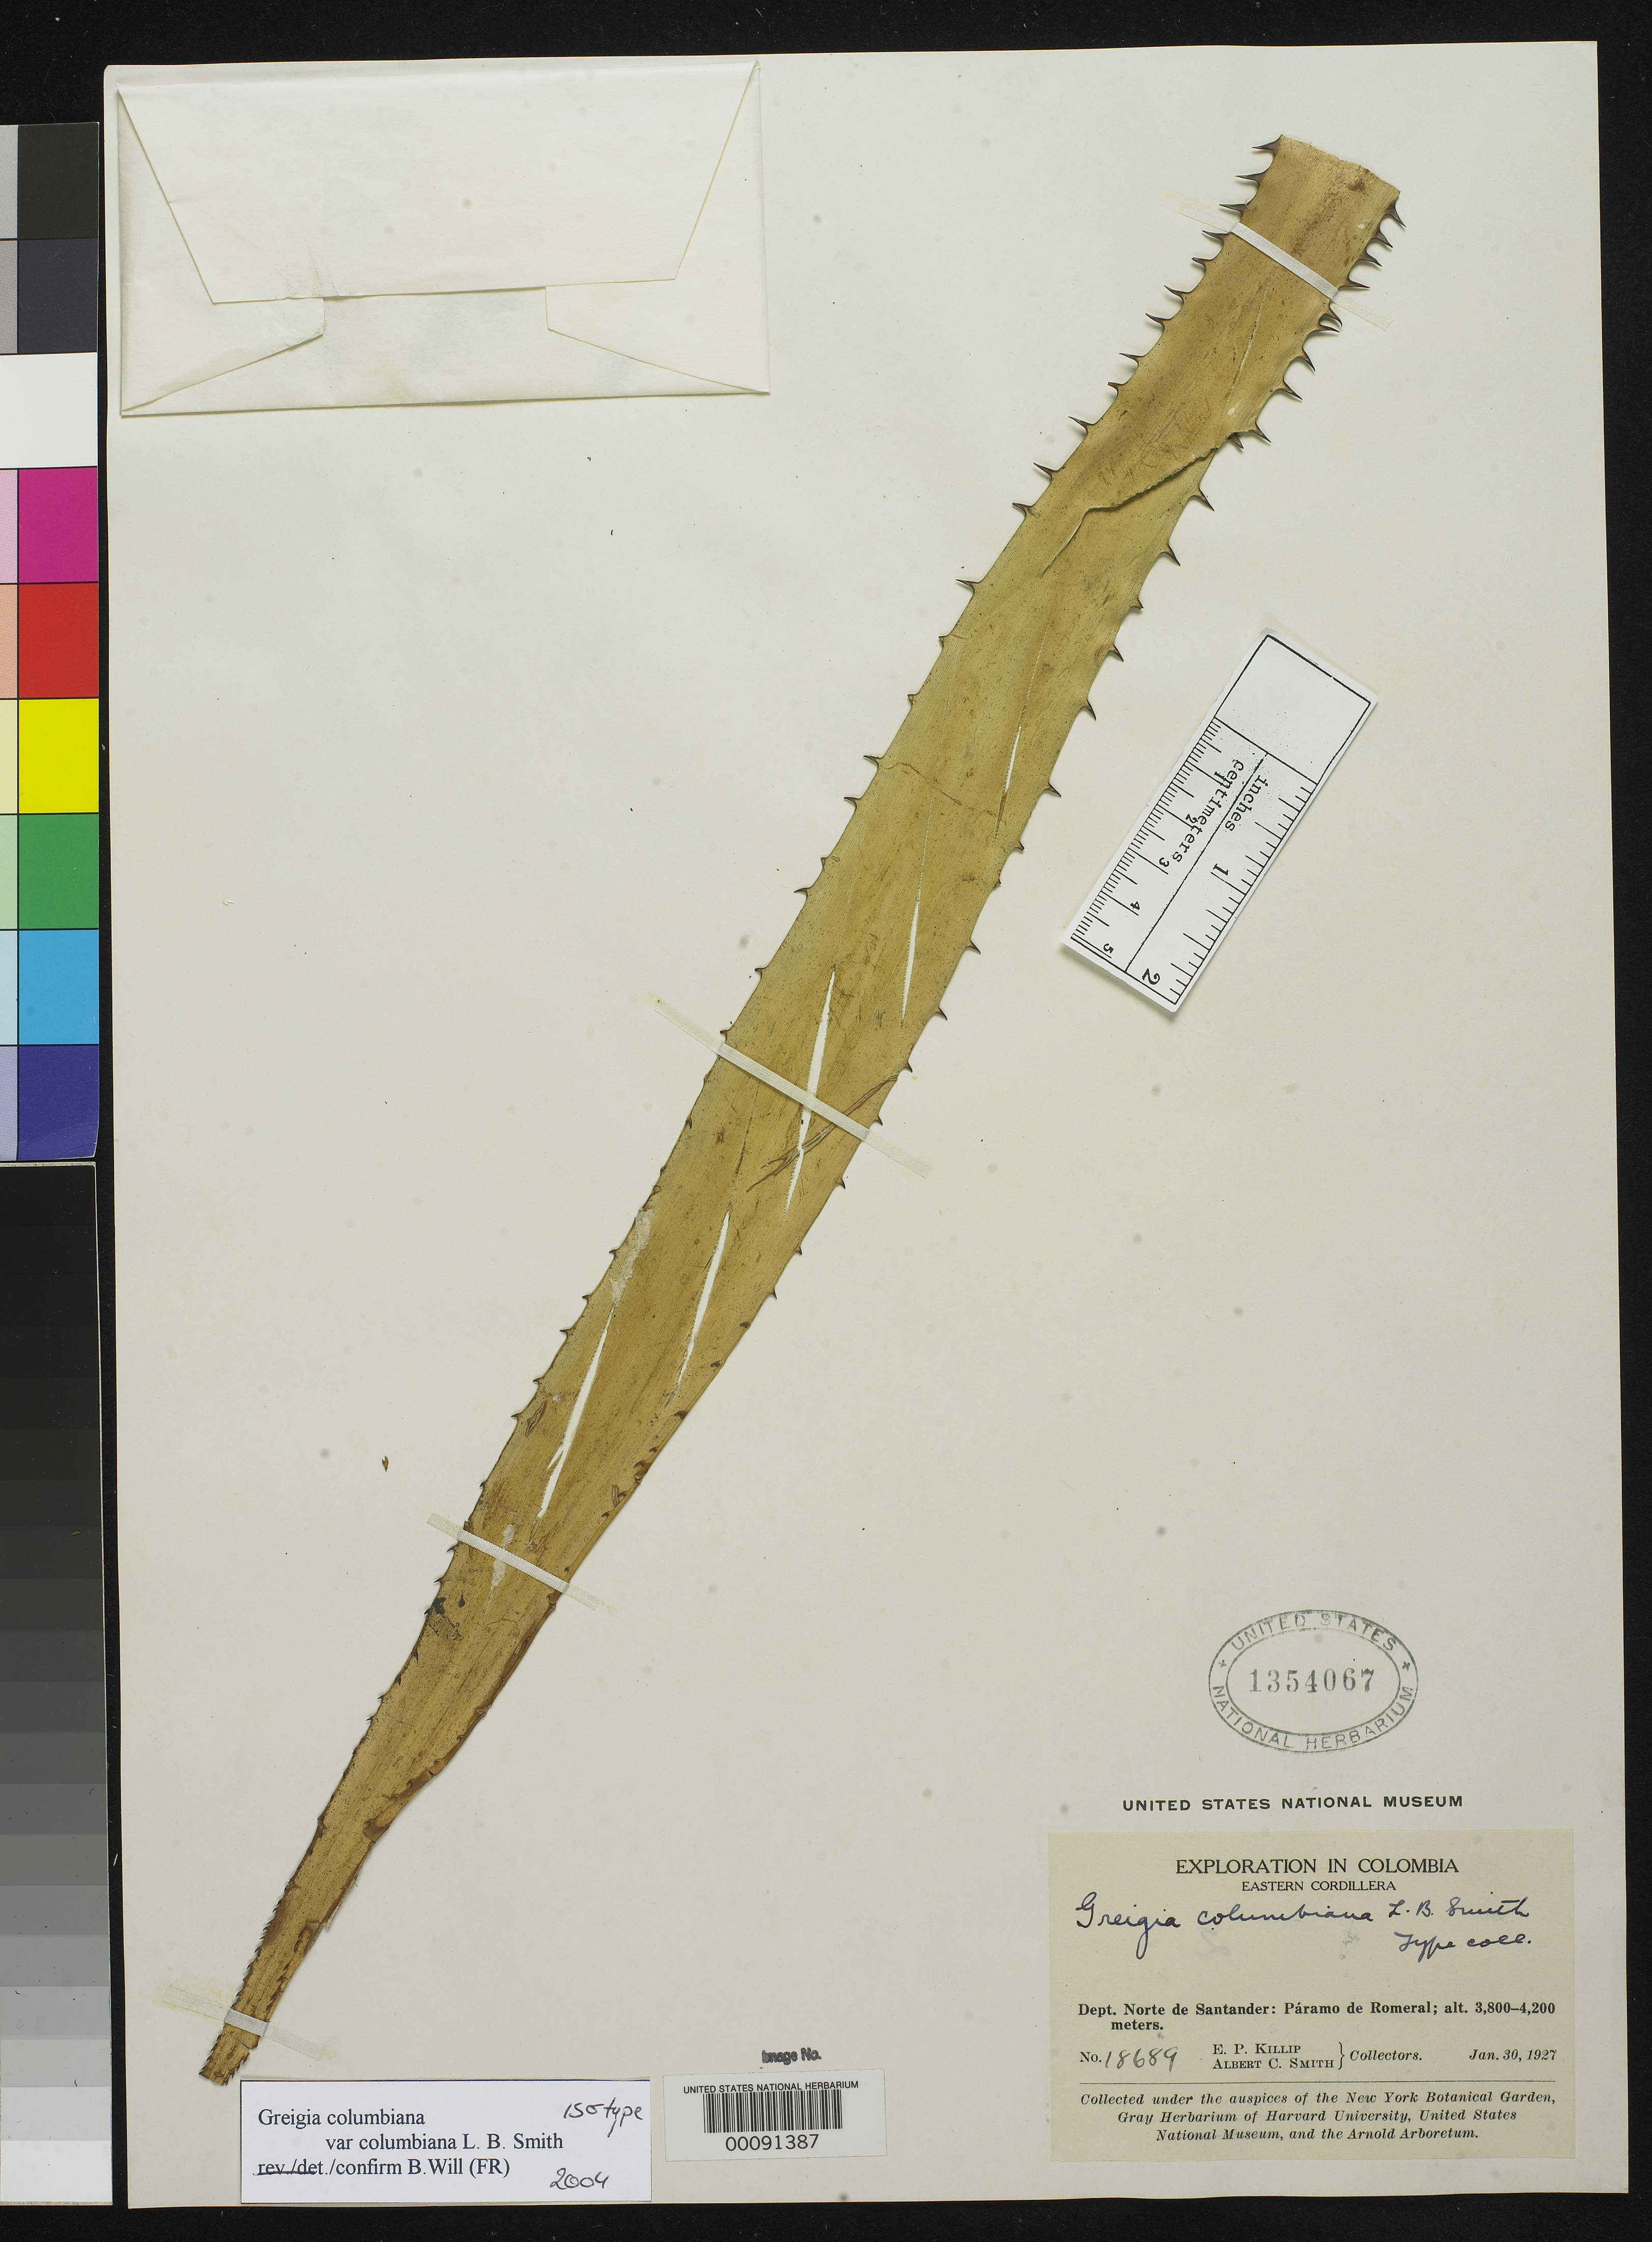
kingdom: Plantae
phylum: Tracheophyta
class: Liliopsida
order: Poales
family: Bromeliaceae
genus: Greigia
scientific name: Greigia columbiana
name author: L.B. Sm.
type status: Isotype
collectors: E. P. Killip & A. C. Smith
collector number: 18689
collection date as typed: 1927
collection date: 1927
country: Colombia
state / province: Norte de Santander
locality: Paramo de Romeral.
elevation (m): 3800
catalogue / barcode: US 1354067